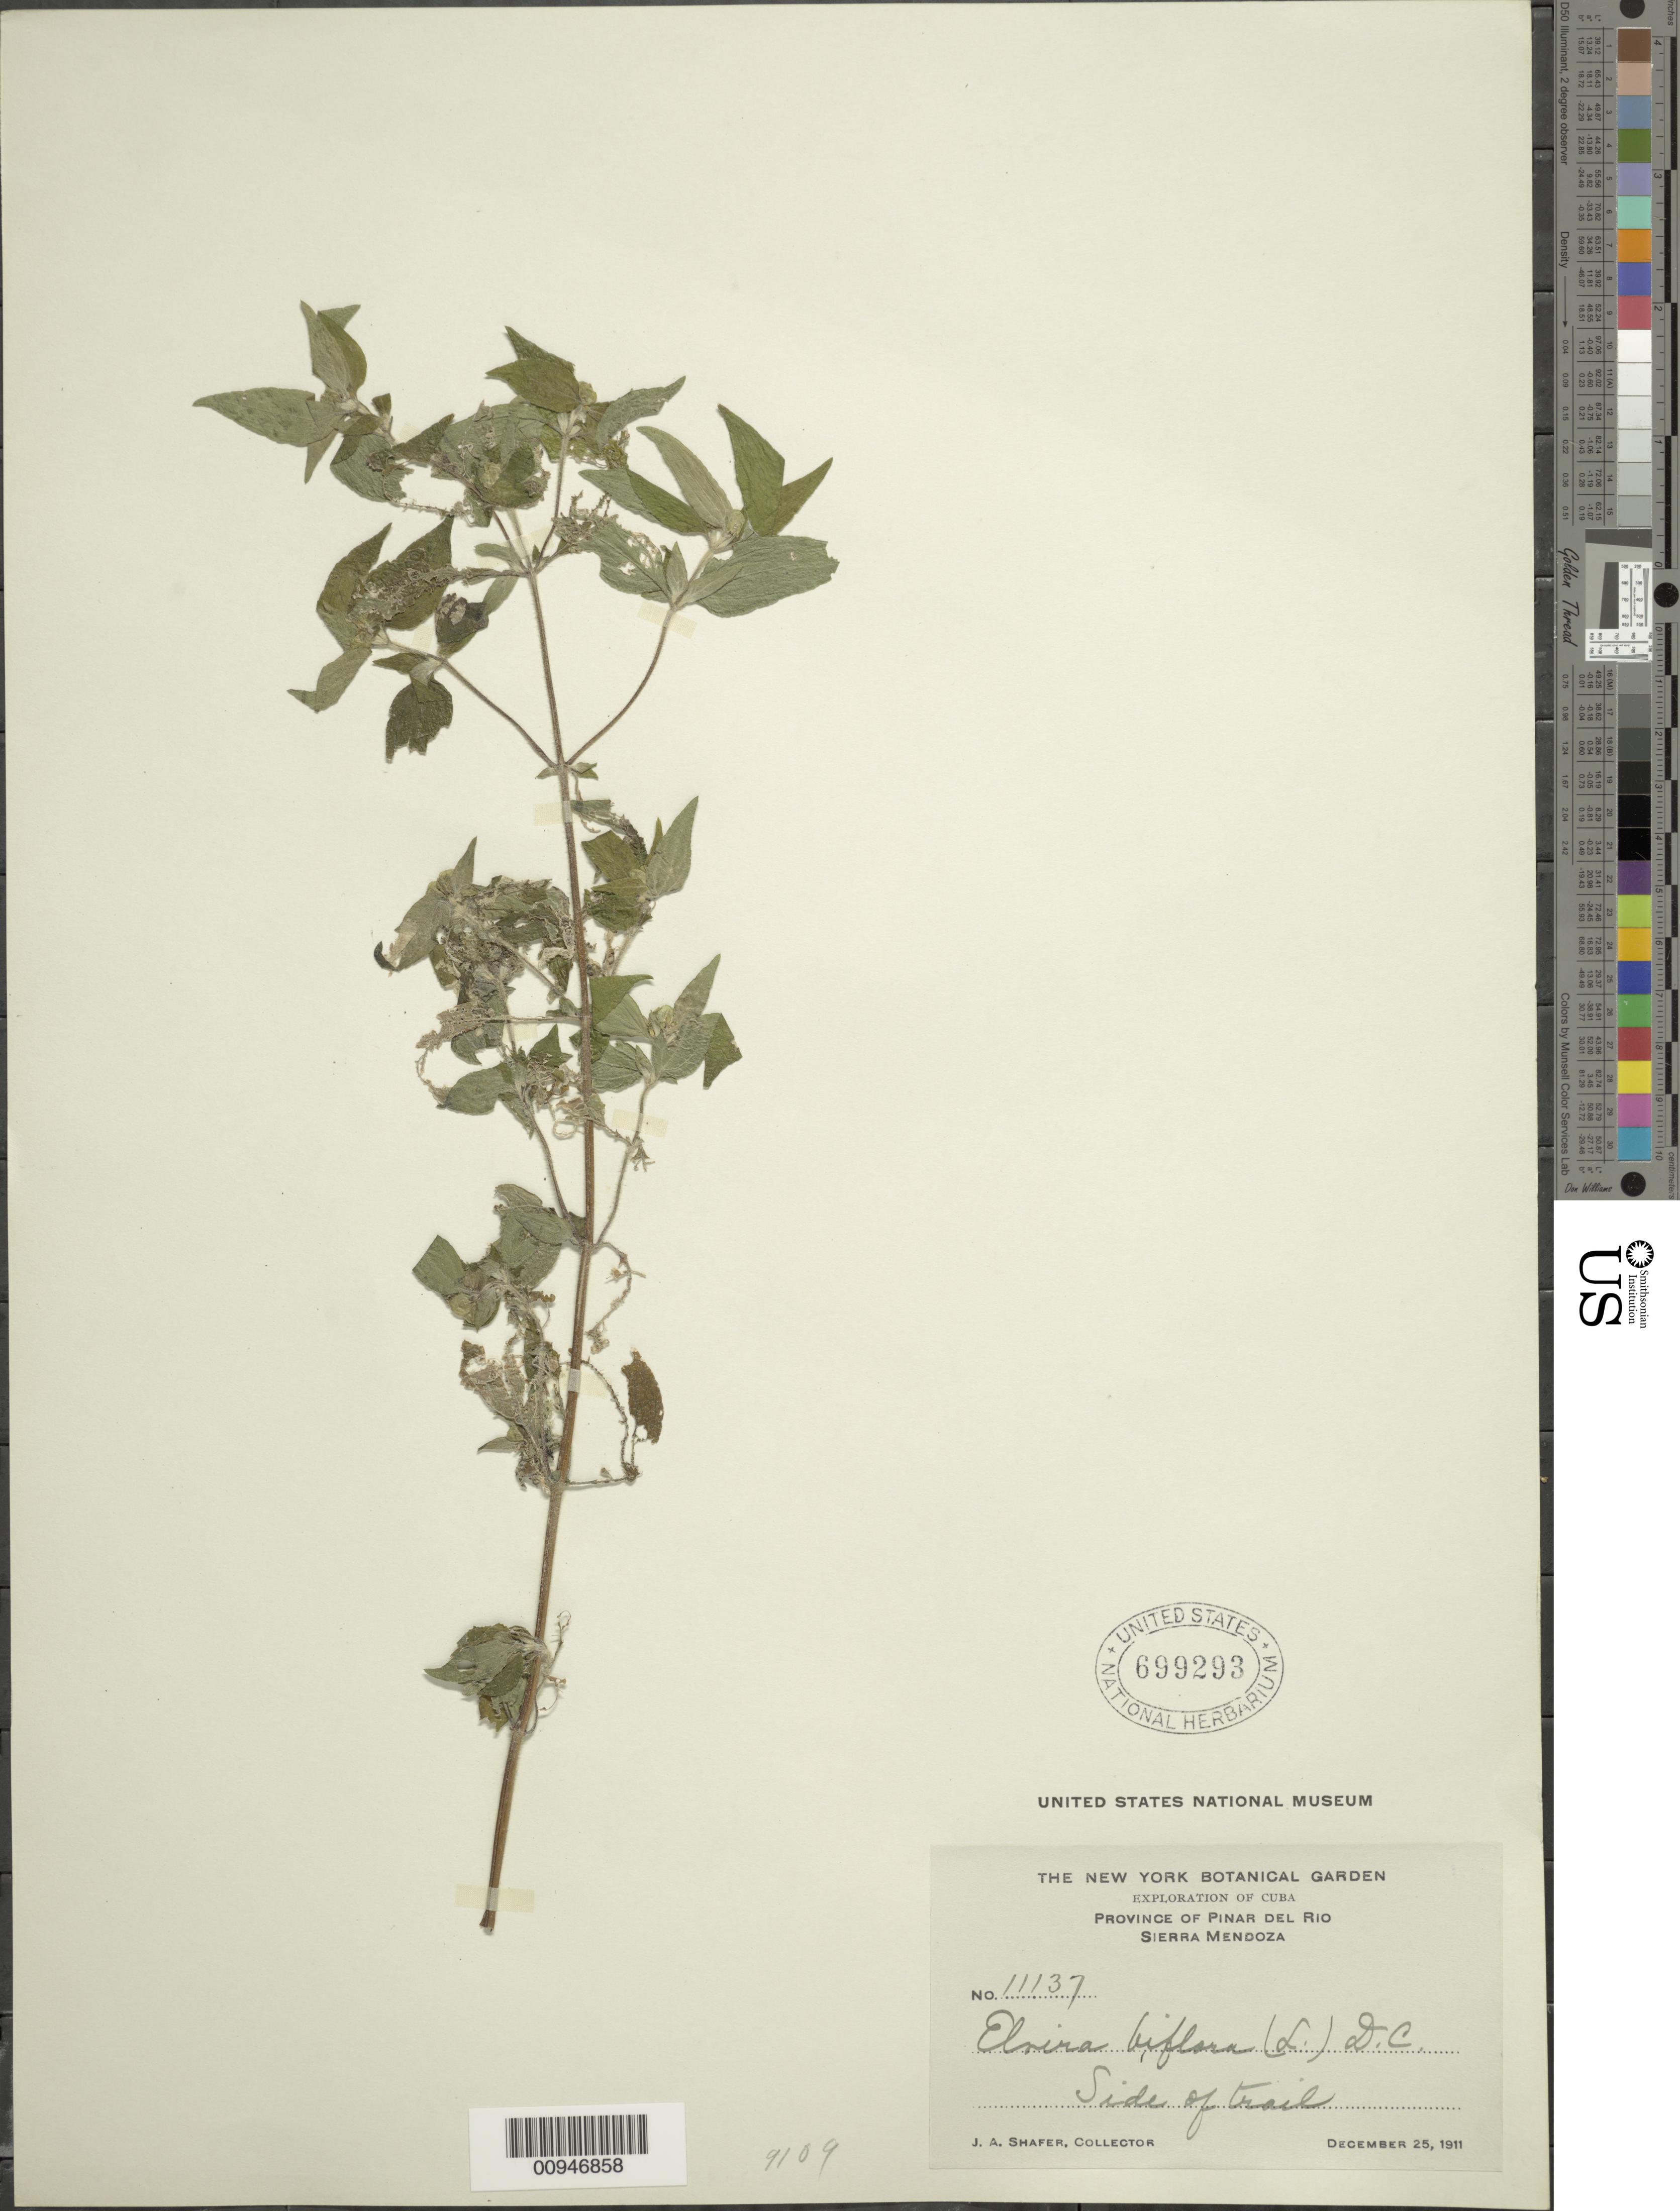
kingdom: Plantae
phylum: Tracheophyta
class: Magnoliopsida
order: Asterales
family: Asteraceae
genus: Delilia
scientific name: Delilia biflora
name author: (L.) Kuntze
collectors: J. A. Shafer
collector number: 11137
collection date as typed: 25 Dec 1911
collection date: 1911-12-25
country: Cuba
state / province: Pinar del Rio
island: Cuba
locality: Sierra Mendoza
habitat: Side of trail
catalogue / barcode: US 699293